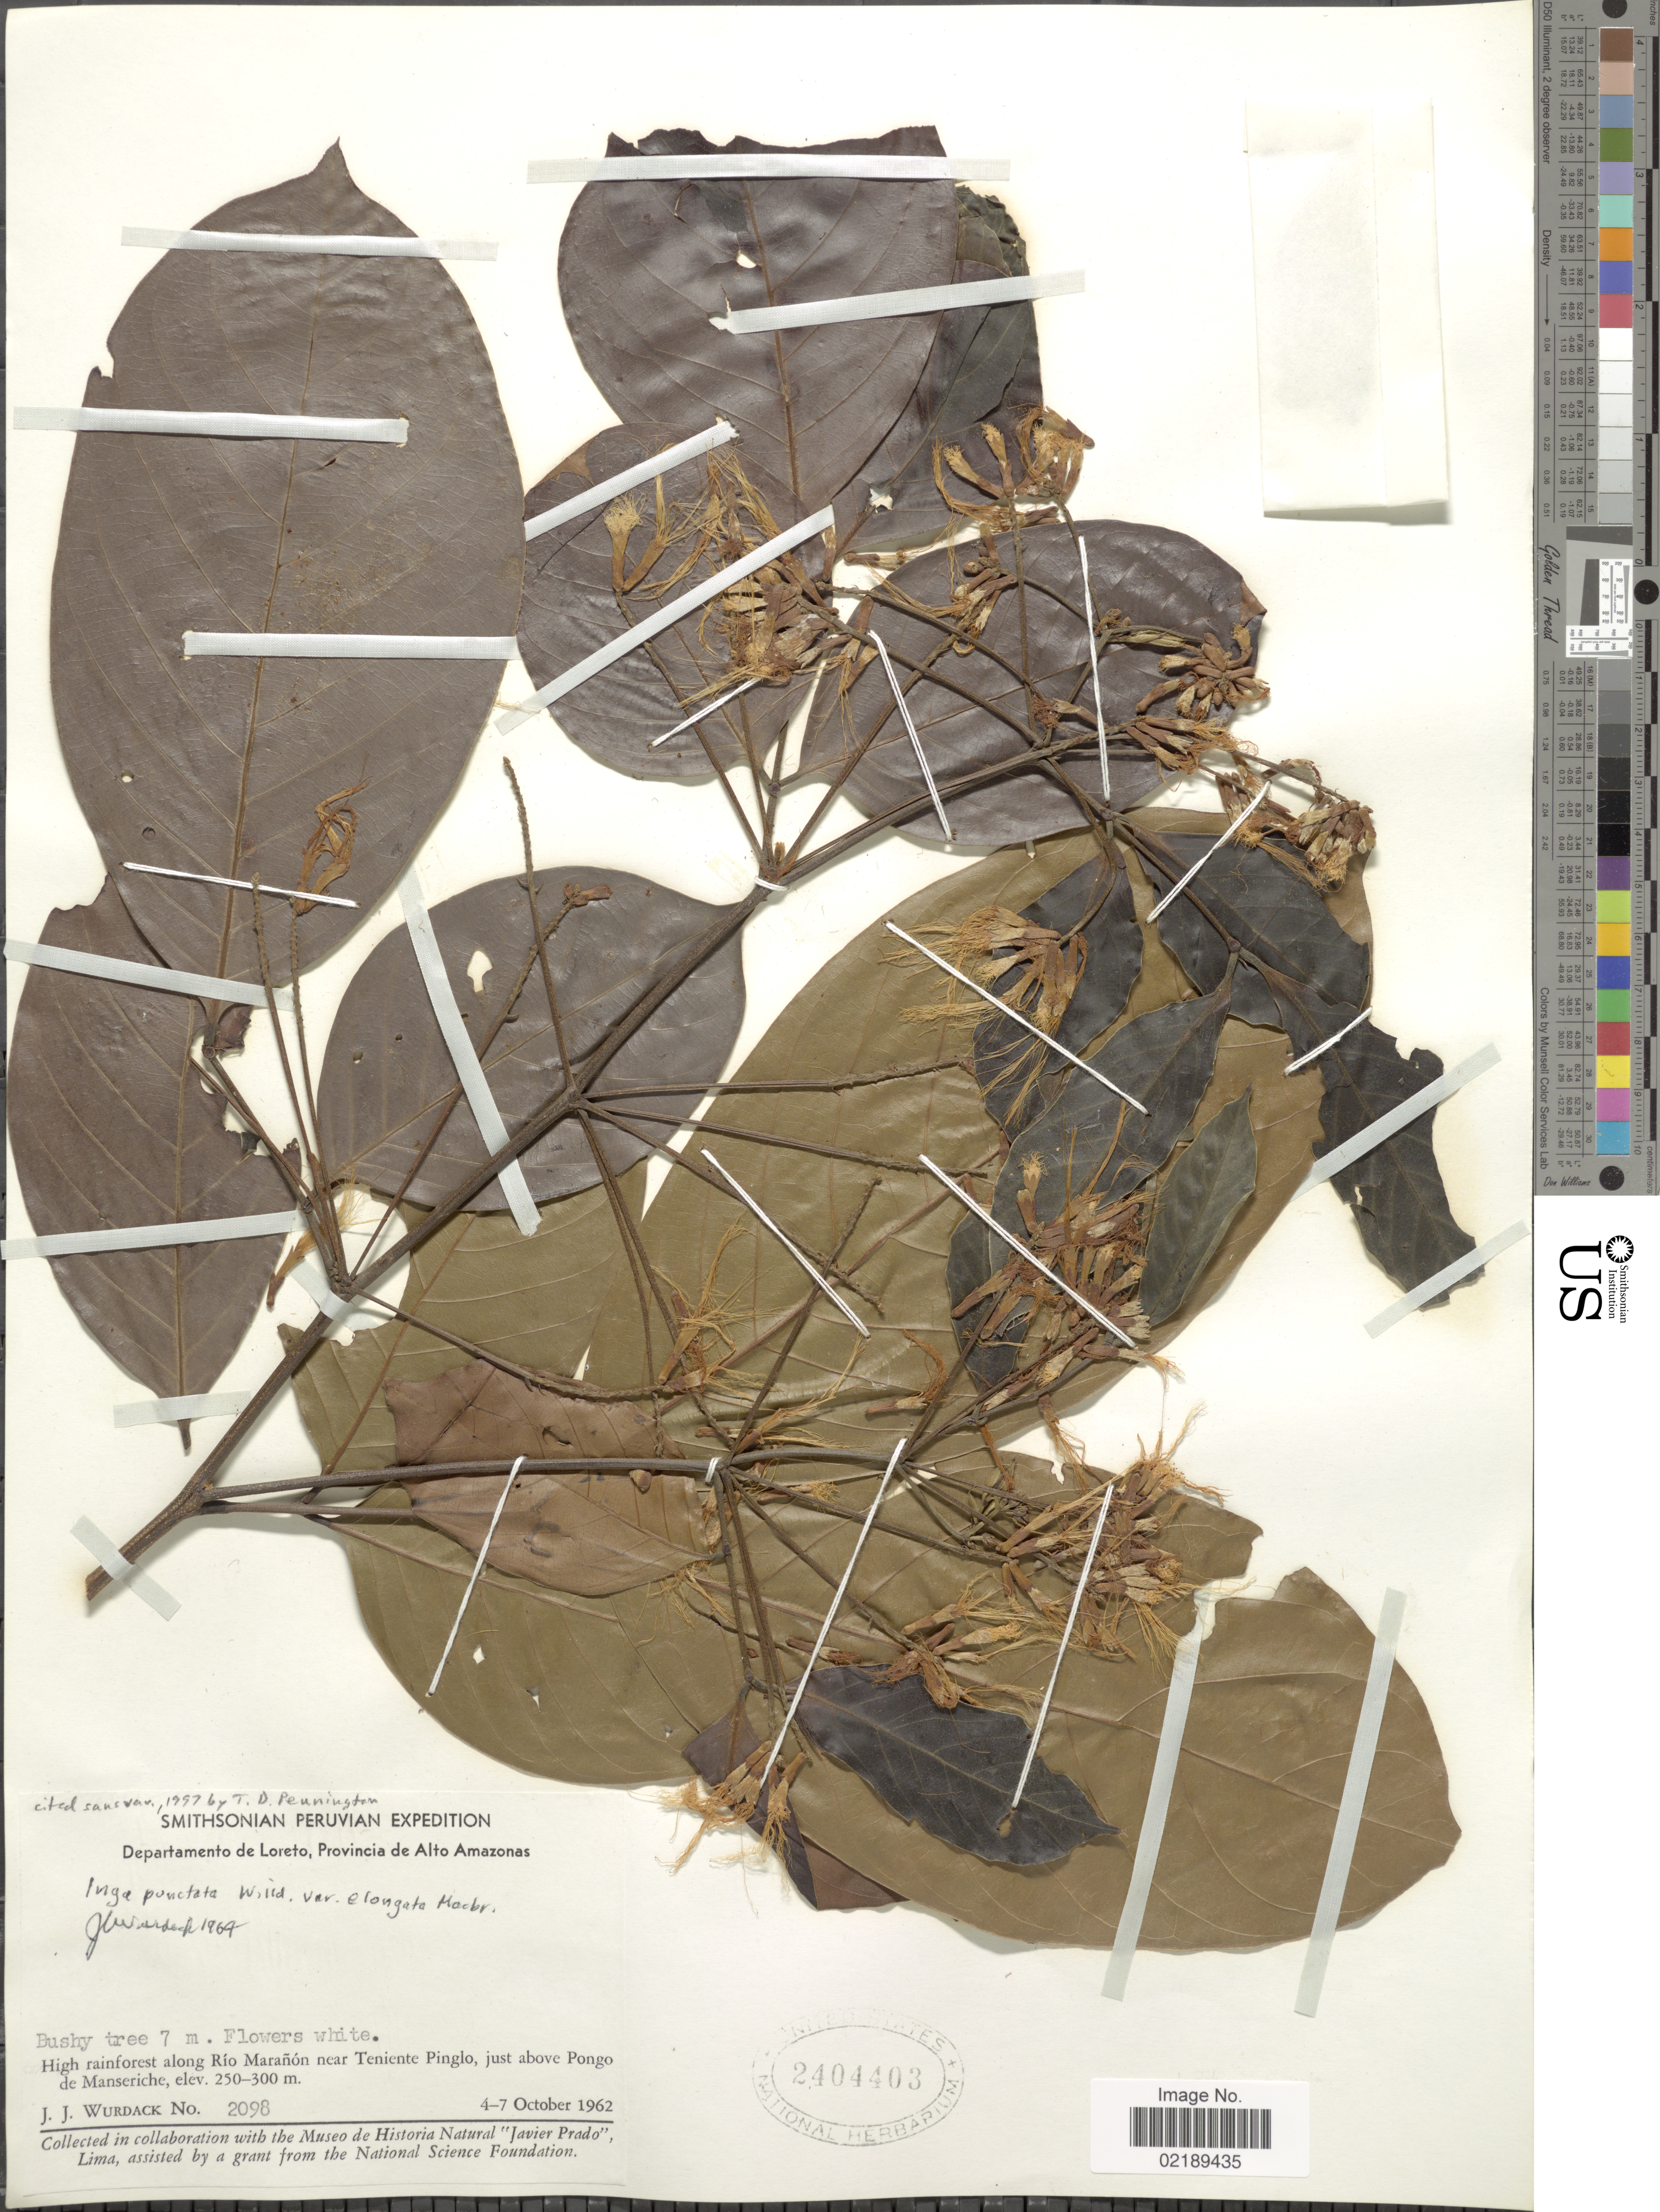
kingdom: Plantae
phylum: Tracheophyta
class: Magnoliopsida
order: Fabales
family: Fabaceae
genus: Inga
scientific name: Inga punctata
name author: Willd.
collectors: J. J. Wurdack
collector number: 2098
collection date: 1962-10-04/1962-10-07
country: Peru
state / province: Loreto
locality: Provincia de Alto Amazonas, high rainforest along Rio Maranon near Teniente Pinglo, just above Pongo de Manseriche.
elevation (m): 250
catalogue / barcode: US 2404403